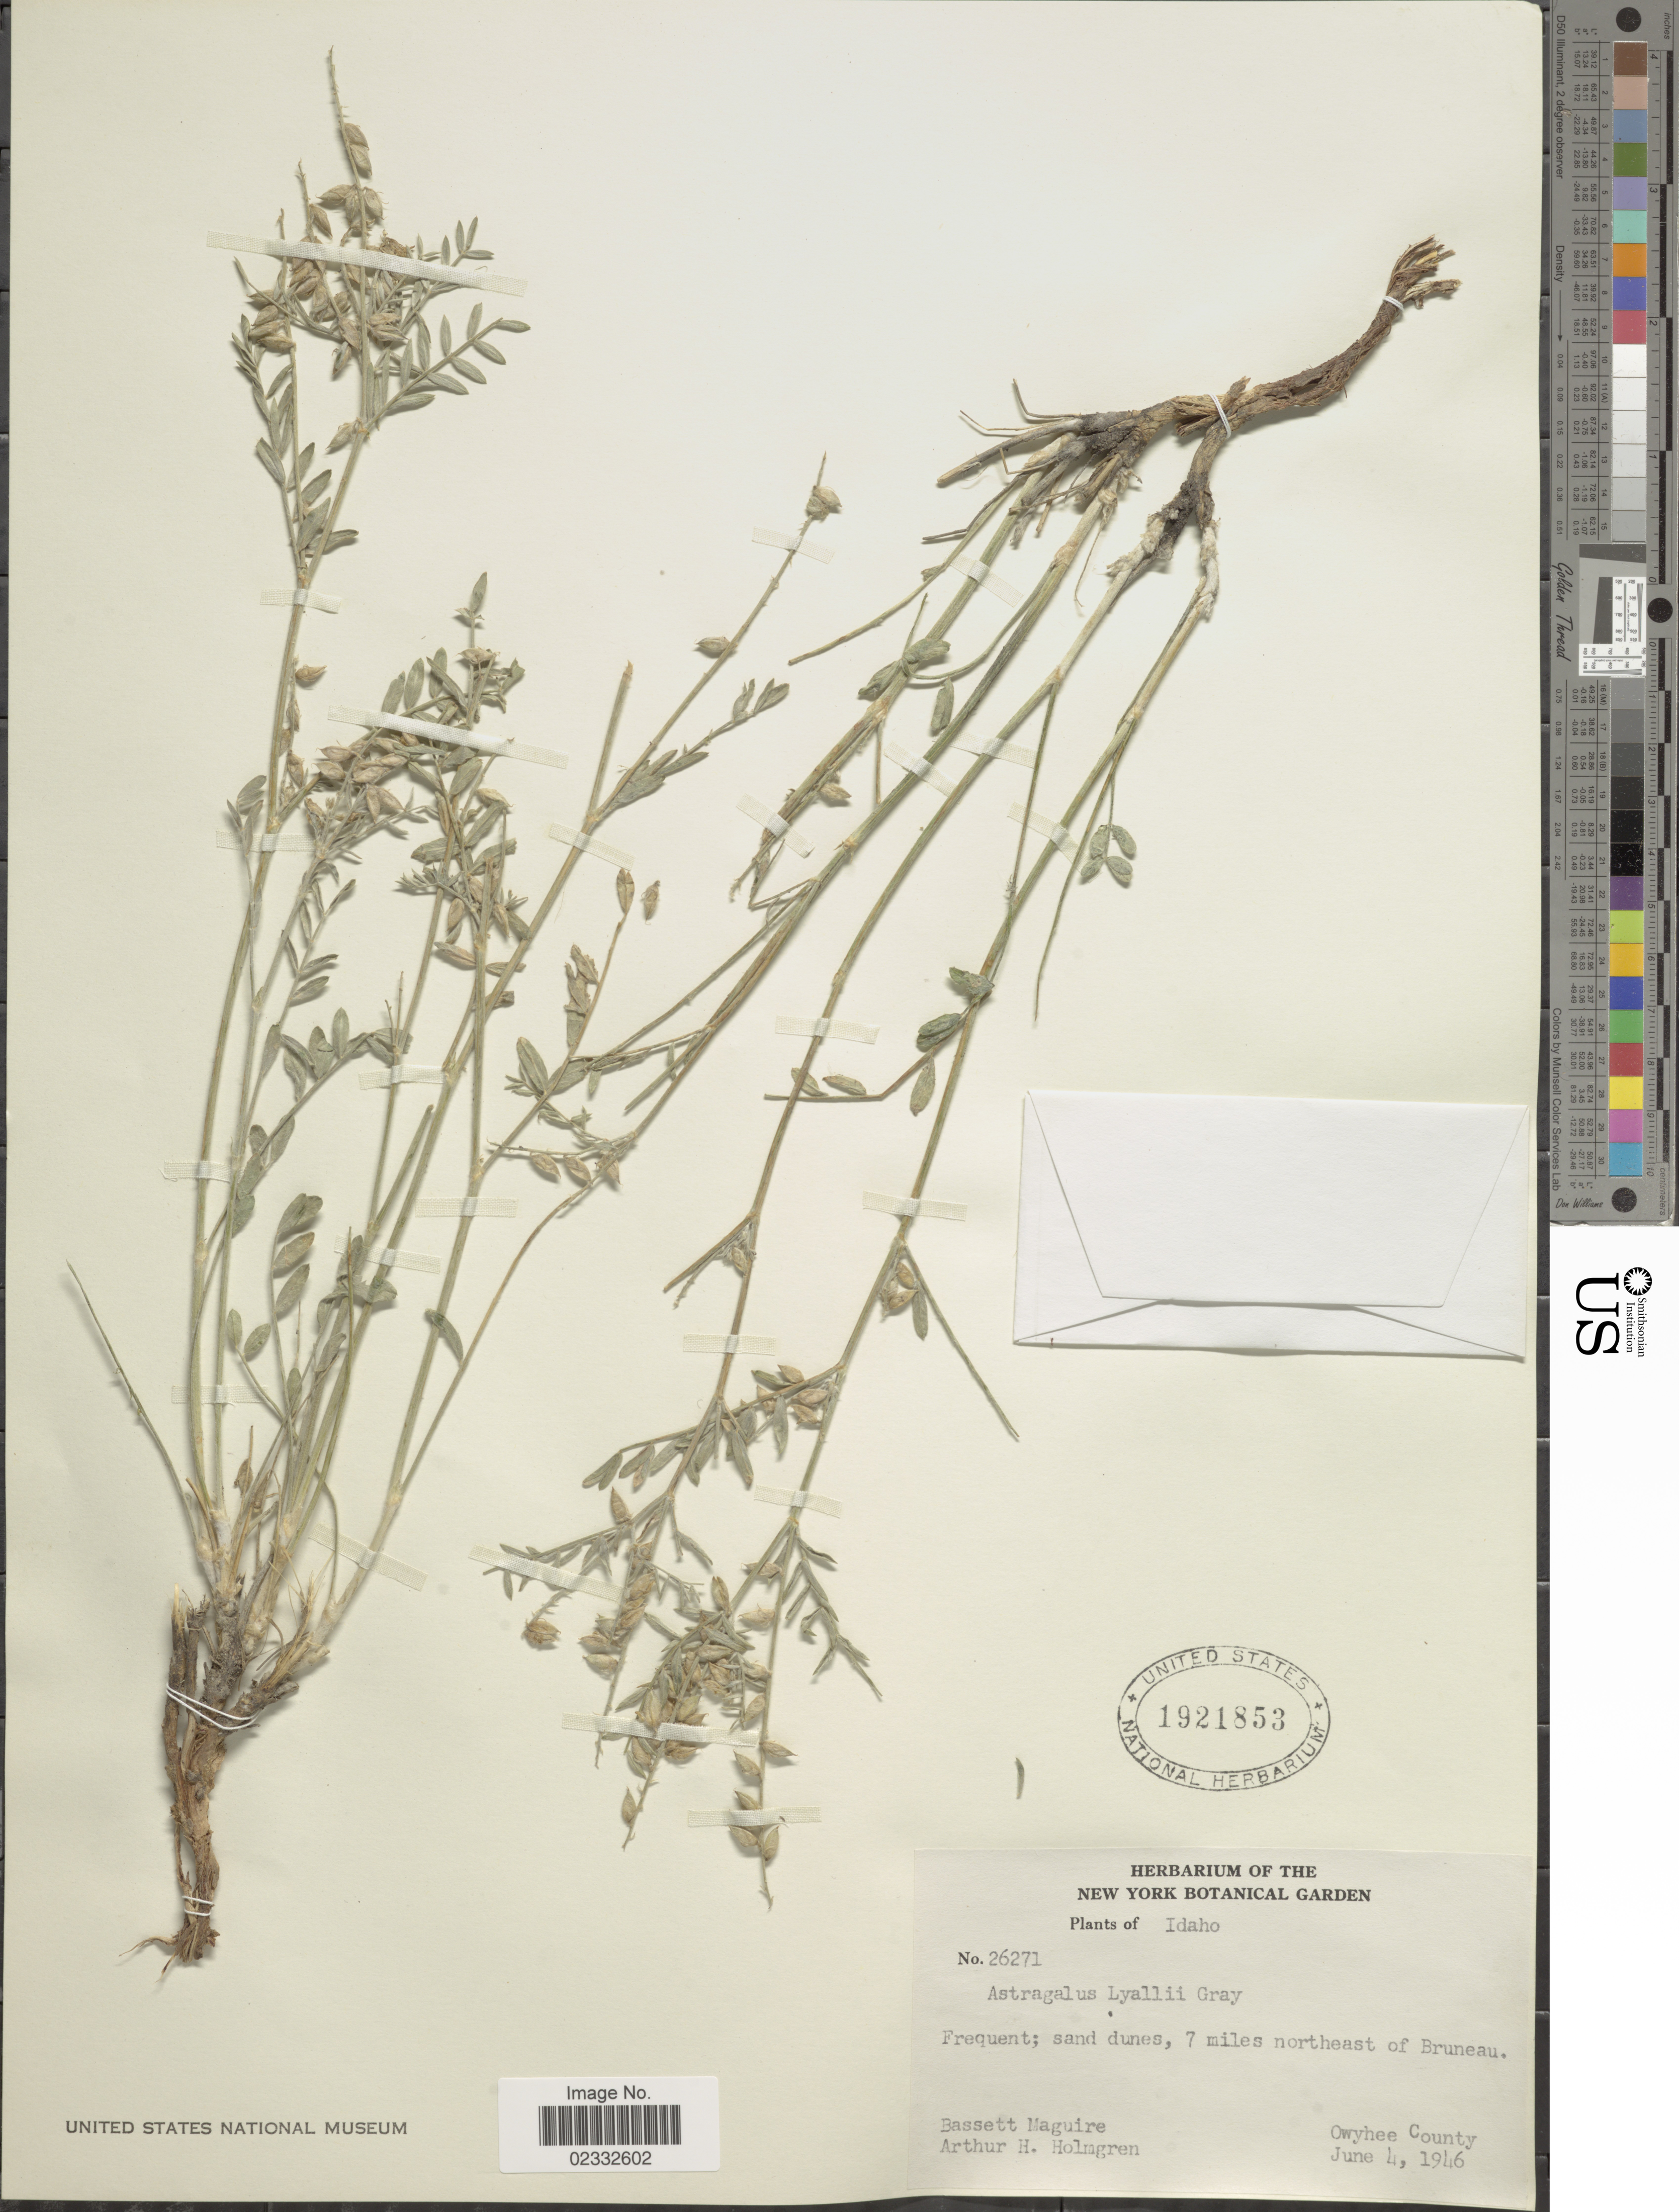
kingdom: Plantae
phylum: Tracheophyta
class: Magnoliopsida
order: Fabales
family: Fabaceae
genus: Astragalus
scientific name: Astragalus lyallii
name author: A. Gray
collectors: B. Maguire & A. H. Holmgren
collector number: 26271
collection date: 1946-06-04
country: United States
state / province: Idaho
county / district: Owyhee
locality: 7 miles NE of Bruneau.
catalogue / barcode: US 1921853